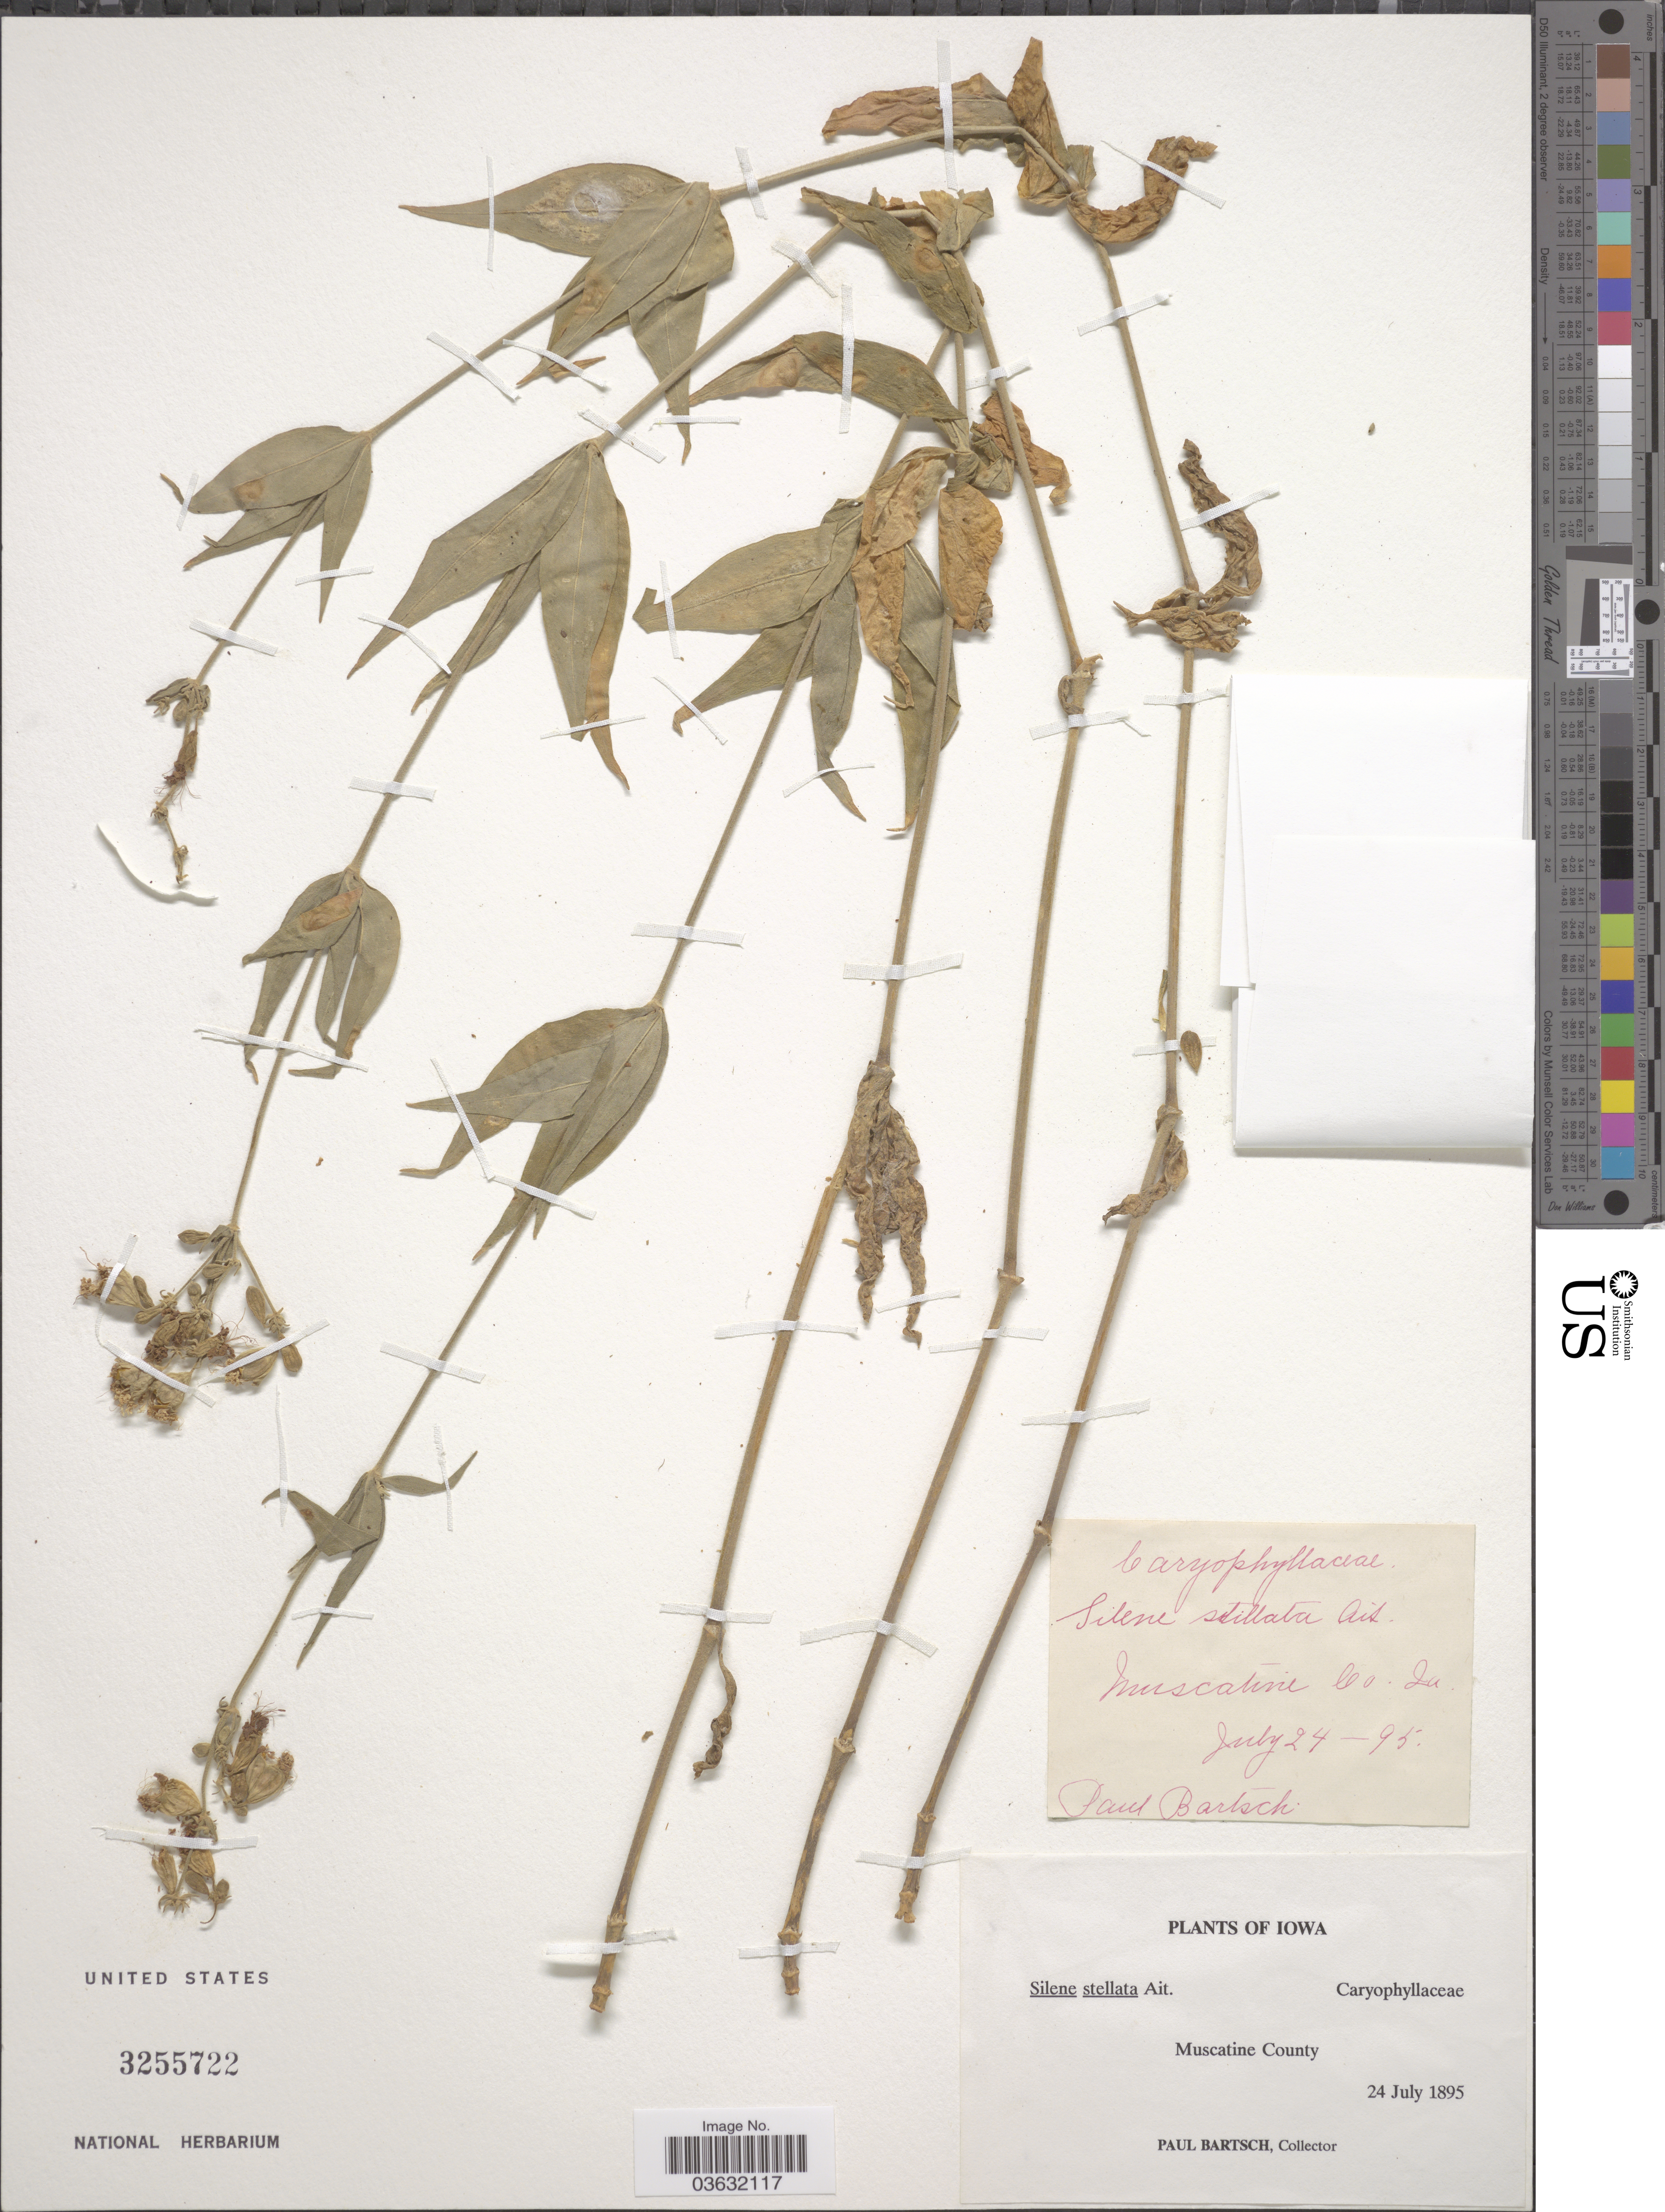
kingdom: Plantae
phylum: Tracheophyta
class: Magnoliopsida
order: Caryophyllales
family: Caryophyllaceae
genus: Silene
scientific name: Silene stellata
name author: (L.) Coyte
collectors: P. Bartsch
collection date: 1895-07-24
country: United States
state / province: Iowa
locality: Muscatine County.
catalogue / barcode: US 3255722